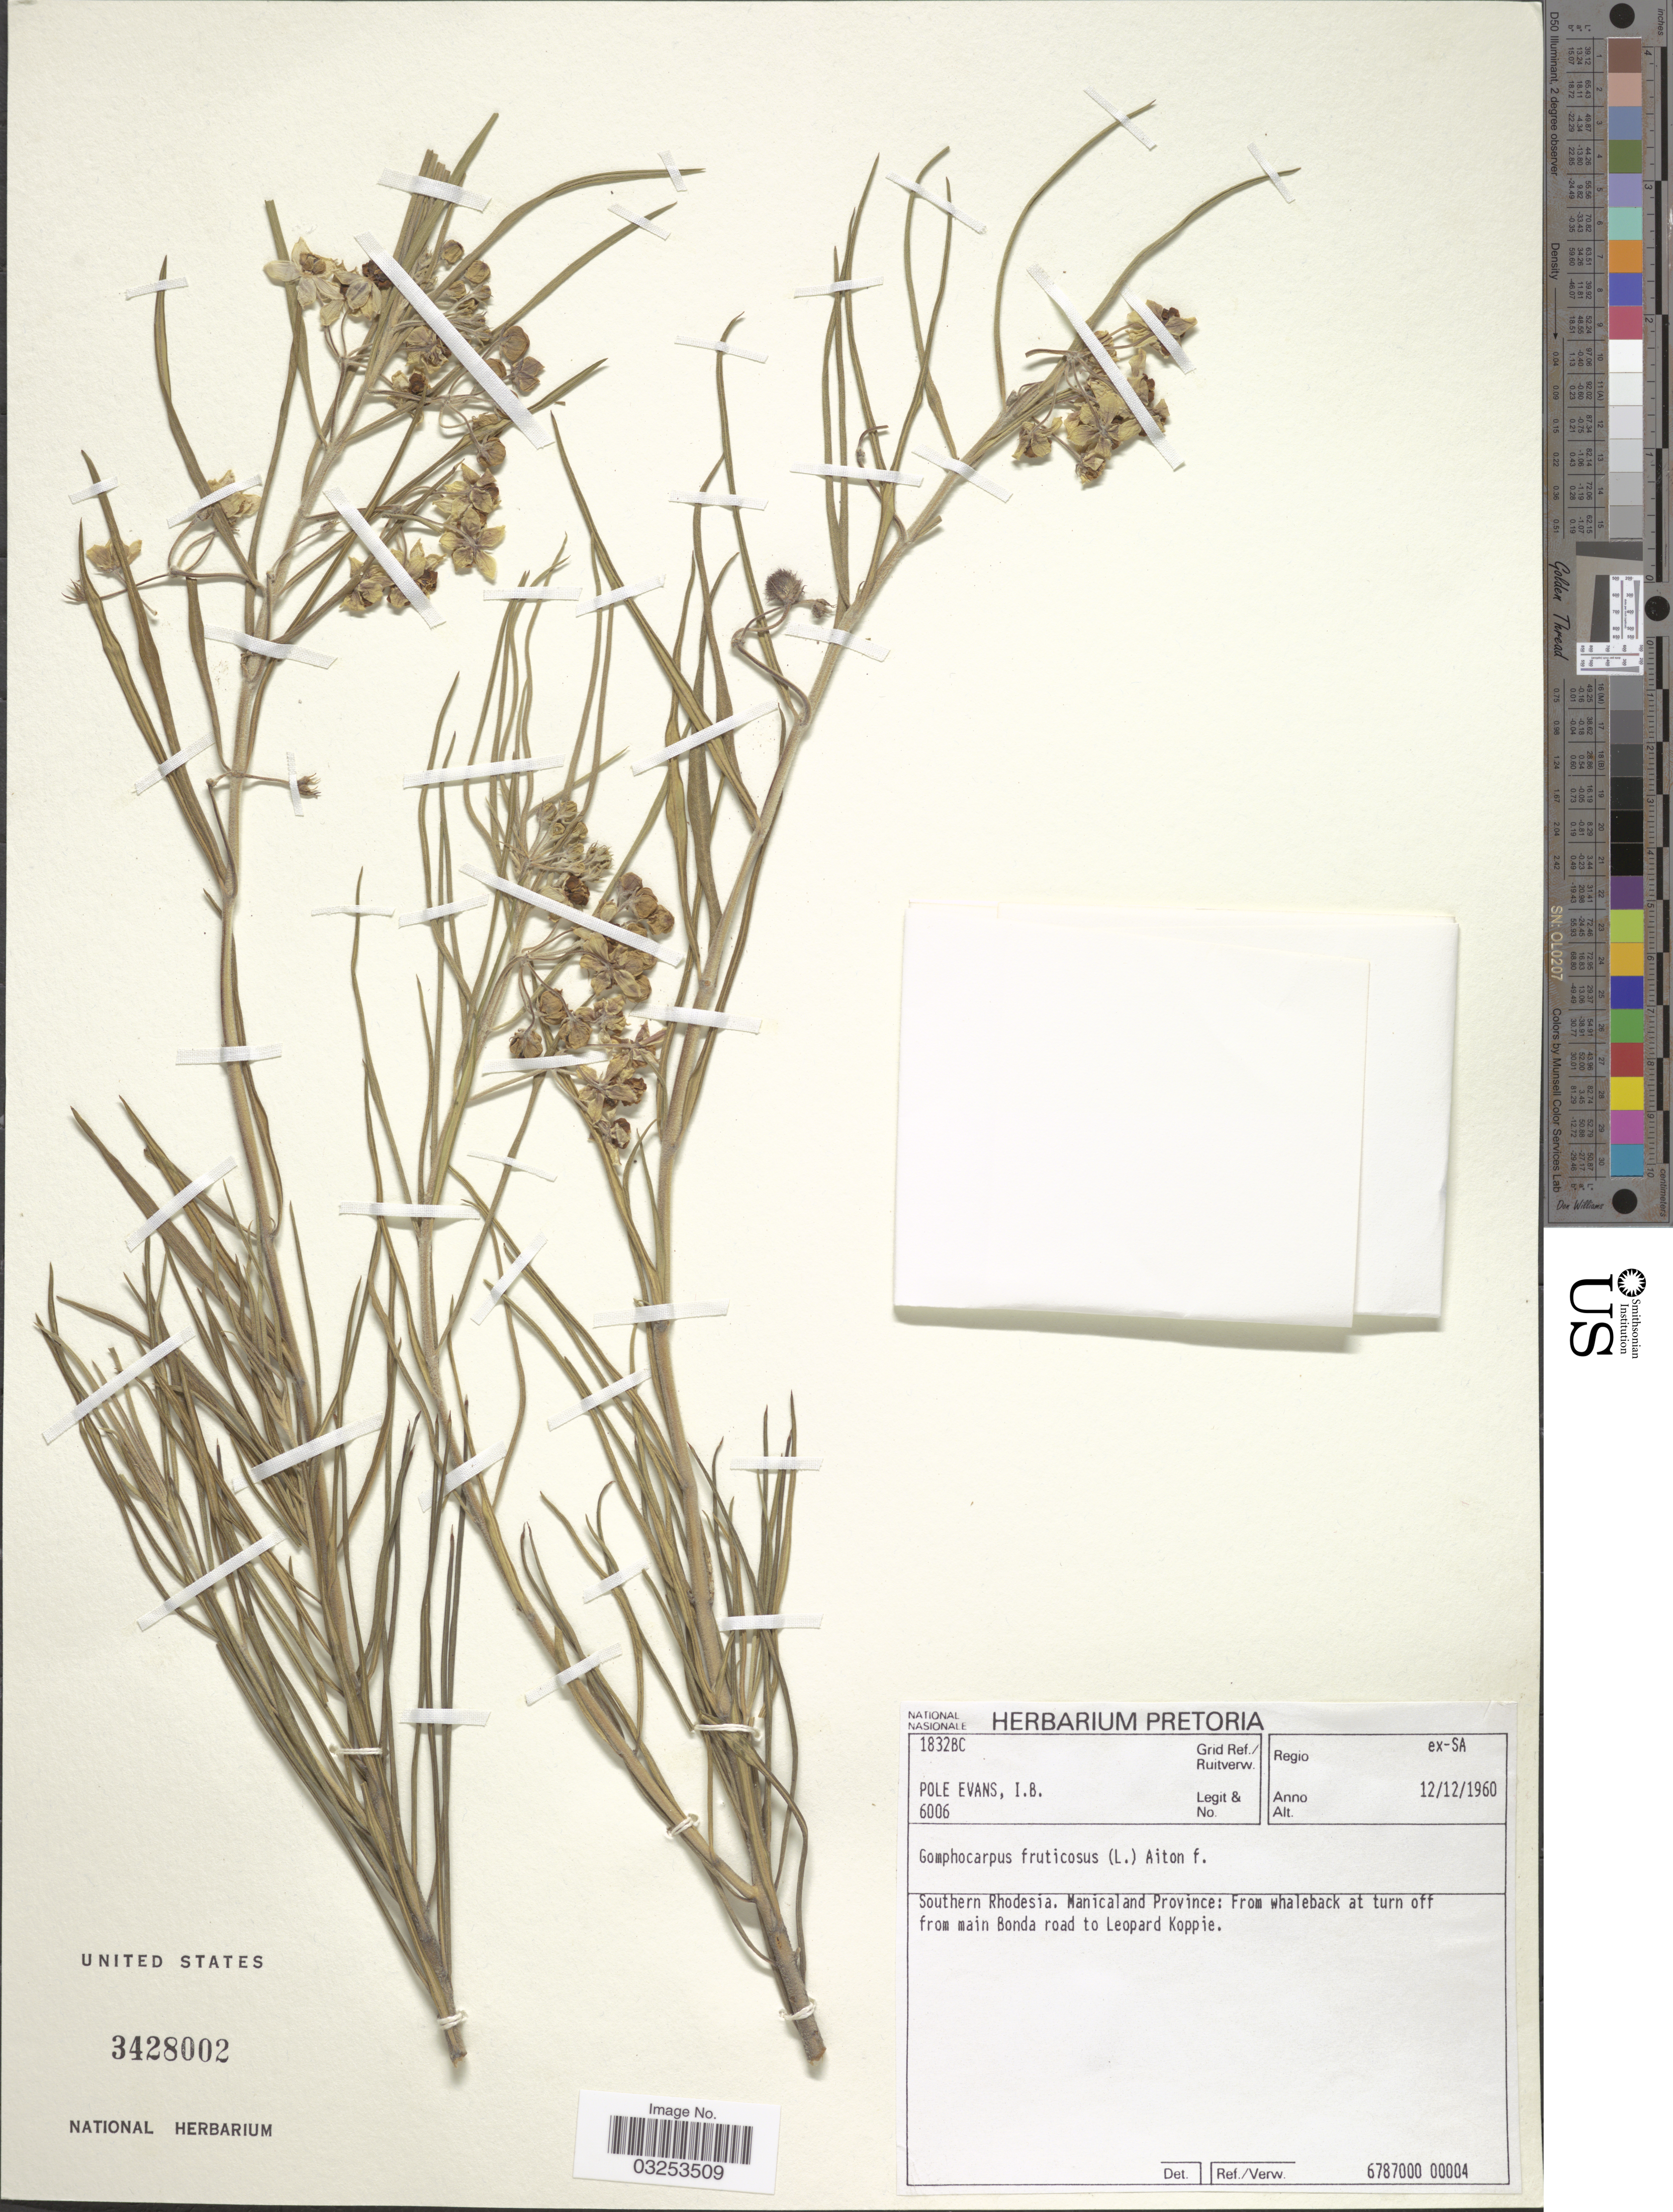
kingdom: Plantae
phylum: Tracheophyta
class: Magnoliopsida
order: Gentianales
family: Apocynaceae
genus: Gomphocarpus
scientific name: Gomphocarpus fruticosus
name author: (L.) W.T. Aiton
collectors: I. B. Pole-Evans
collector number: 6006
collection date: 1960-12-12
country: Zimbabwe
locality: Regio ex-SA. Grid Ref./ Ruitverw. 1832BC. Southern Rhodesia. Manical and Province: From whaleback at turn off from main Bonda road to Leopard Koppie.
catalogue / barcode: US 3428002